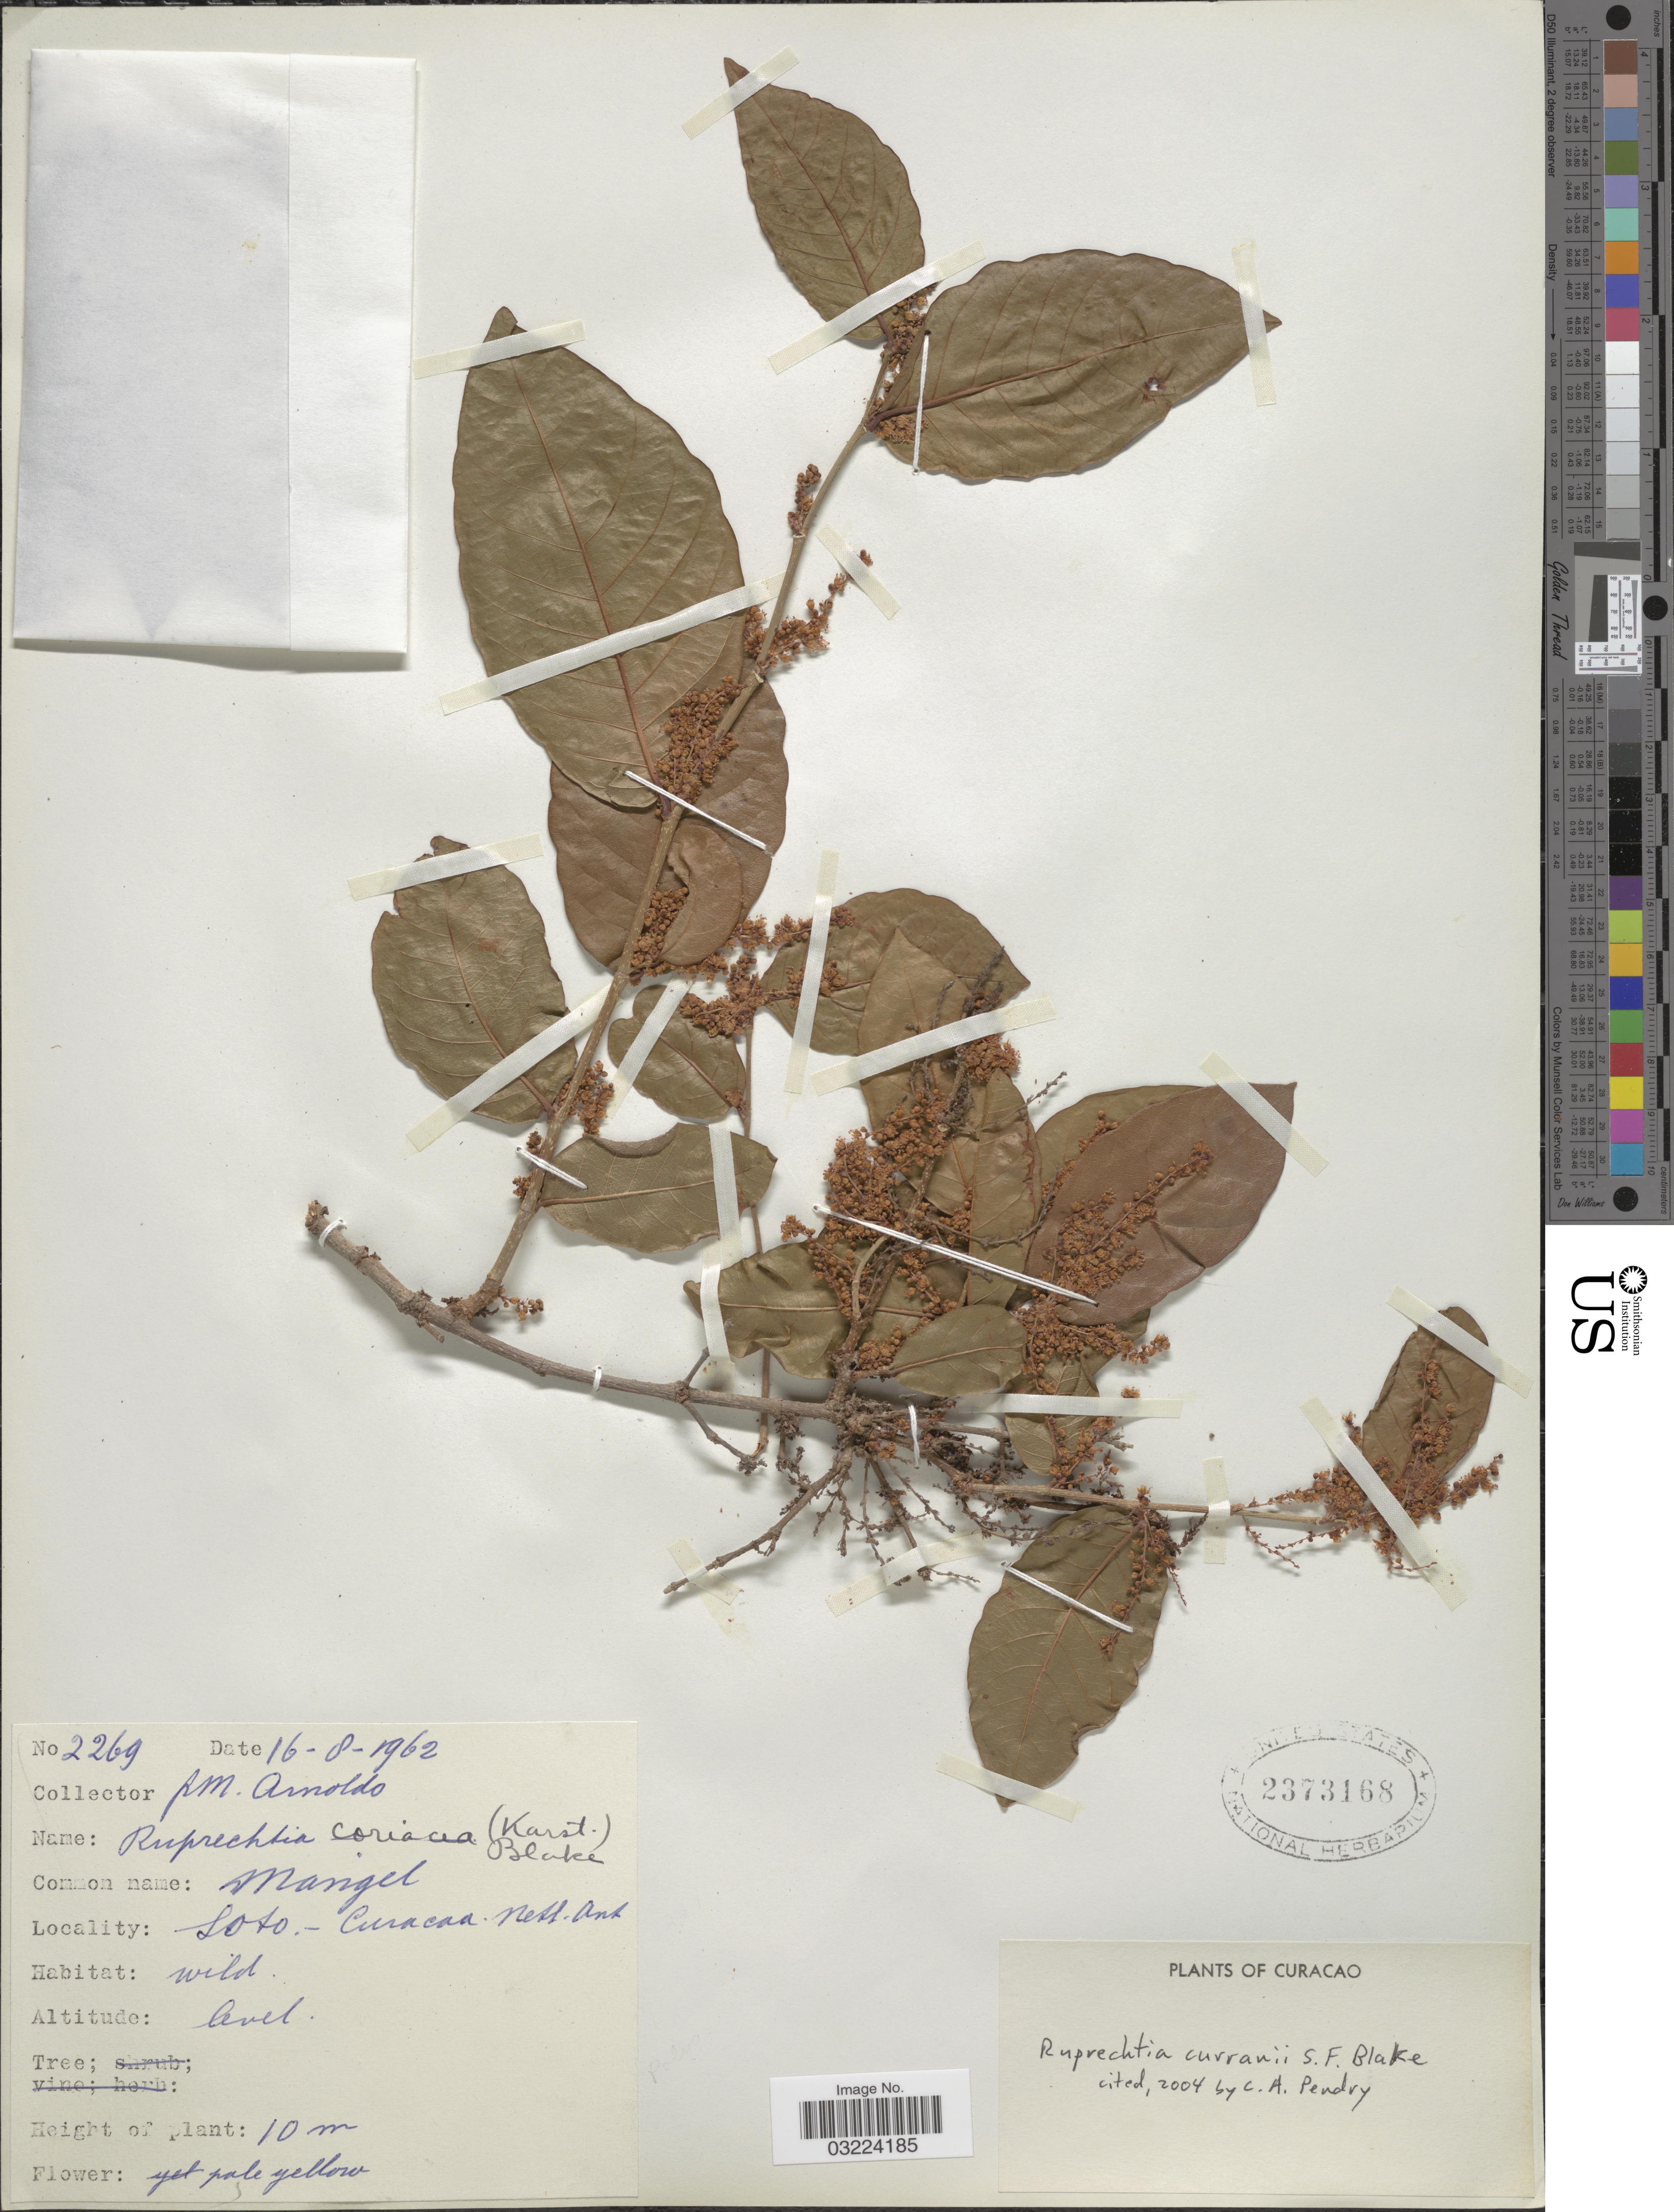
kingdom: Plantae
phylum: Tracheophyta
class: Magnoliopsida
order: Caryophyllales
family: Polygonaceae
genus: Ruprechtia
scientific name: Ruprechtia curranii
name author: S.F. Blake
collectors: N. Arnoldo-Broeders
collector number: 2269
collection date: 1962-08-16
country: Curaçao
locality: Soto - Curacao Netl. Ant.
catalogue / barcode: US 2373168